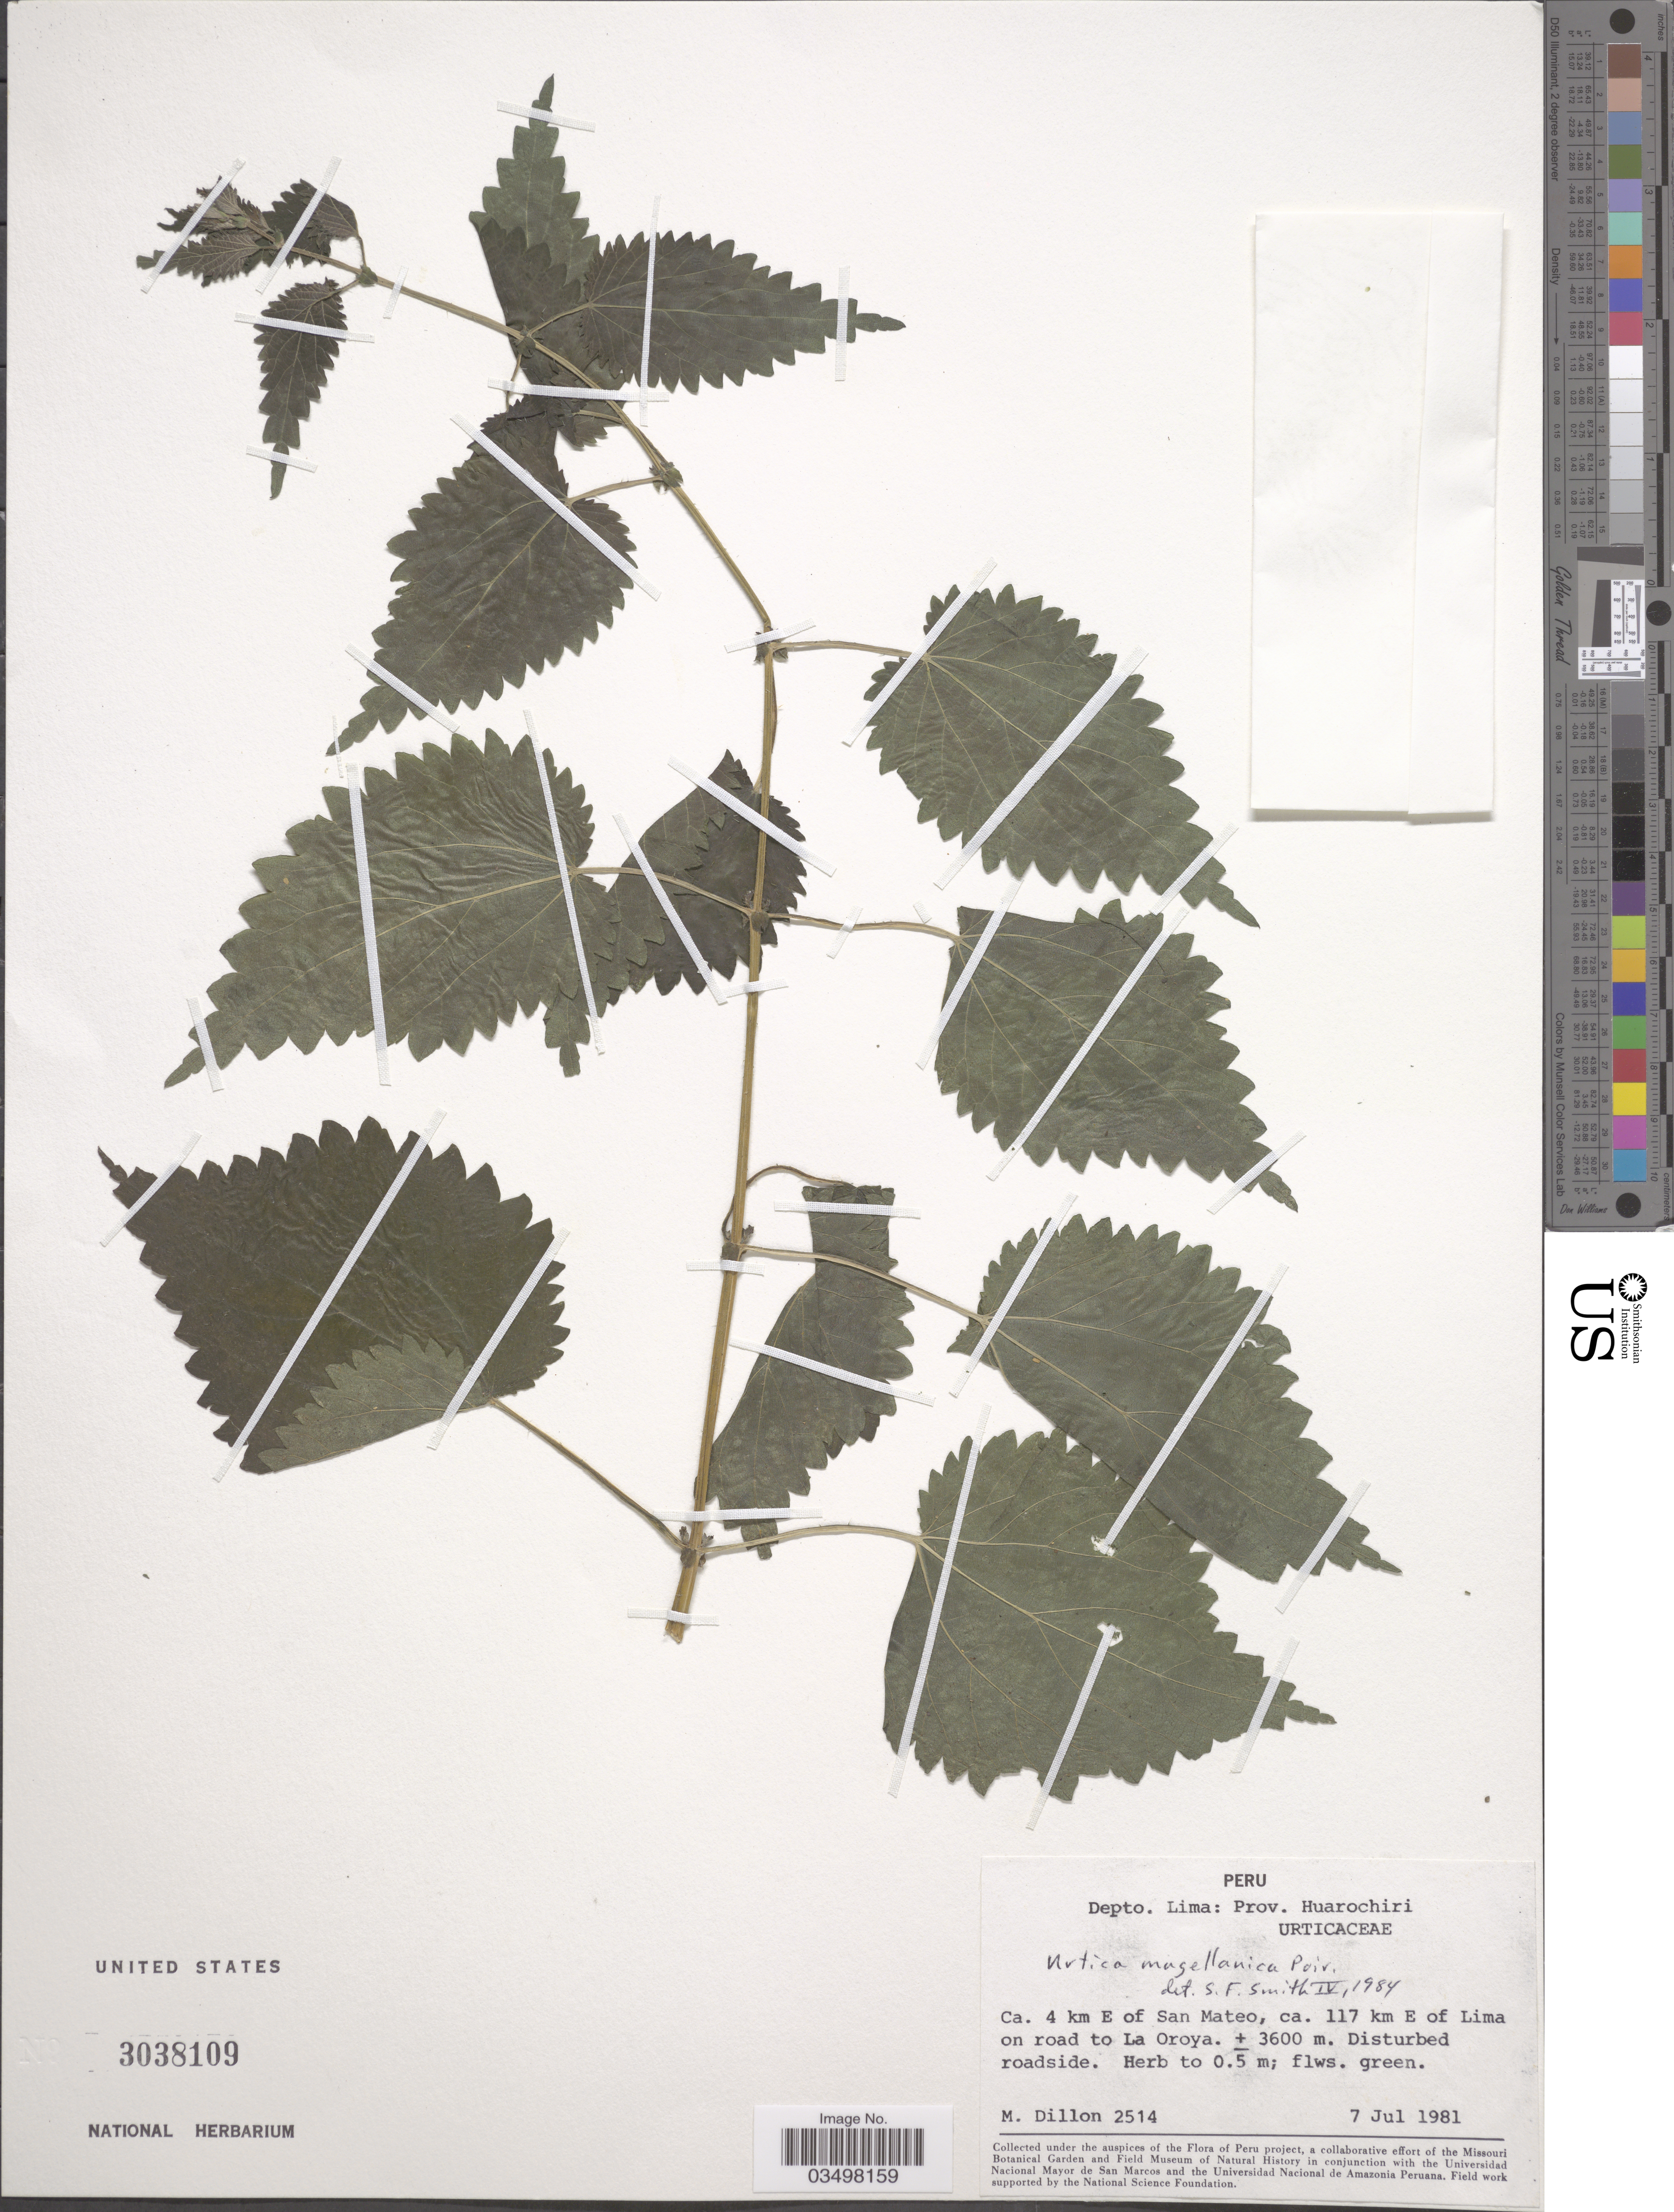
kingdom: Plantae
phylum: Tracheophyta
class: Magnoliopsida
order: Rosales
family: Urticaceae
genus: Urtica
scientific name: Urtica magellanica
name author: Juss. ex Poir.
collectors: M. O. Dillon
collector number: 2514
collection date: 1981-07-07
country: Peru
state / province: Lima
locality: Depto. Lima: Prov. Huarochiri. Ca. 4 km E of San Mateo, ca. 117 km E of Lima on road to La Oroya.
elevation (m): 3600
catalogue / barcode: US 3038109